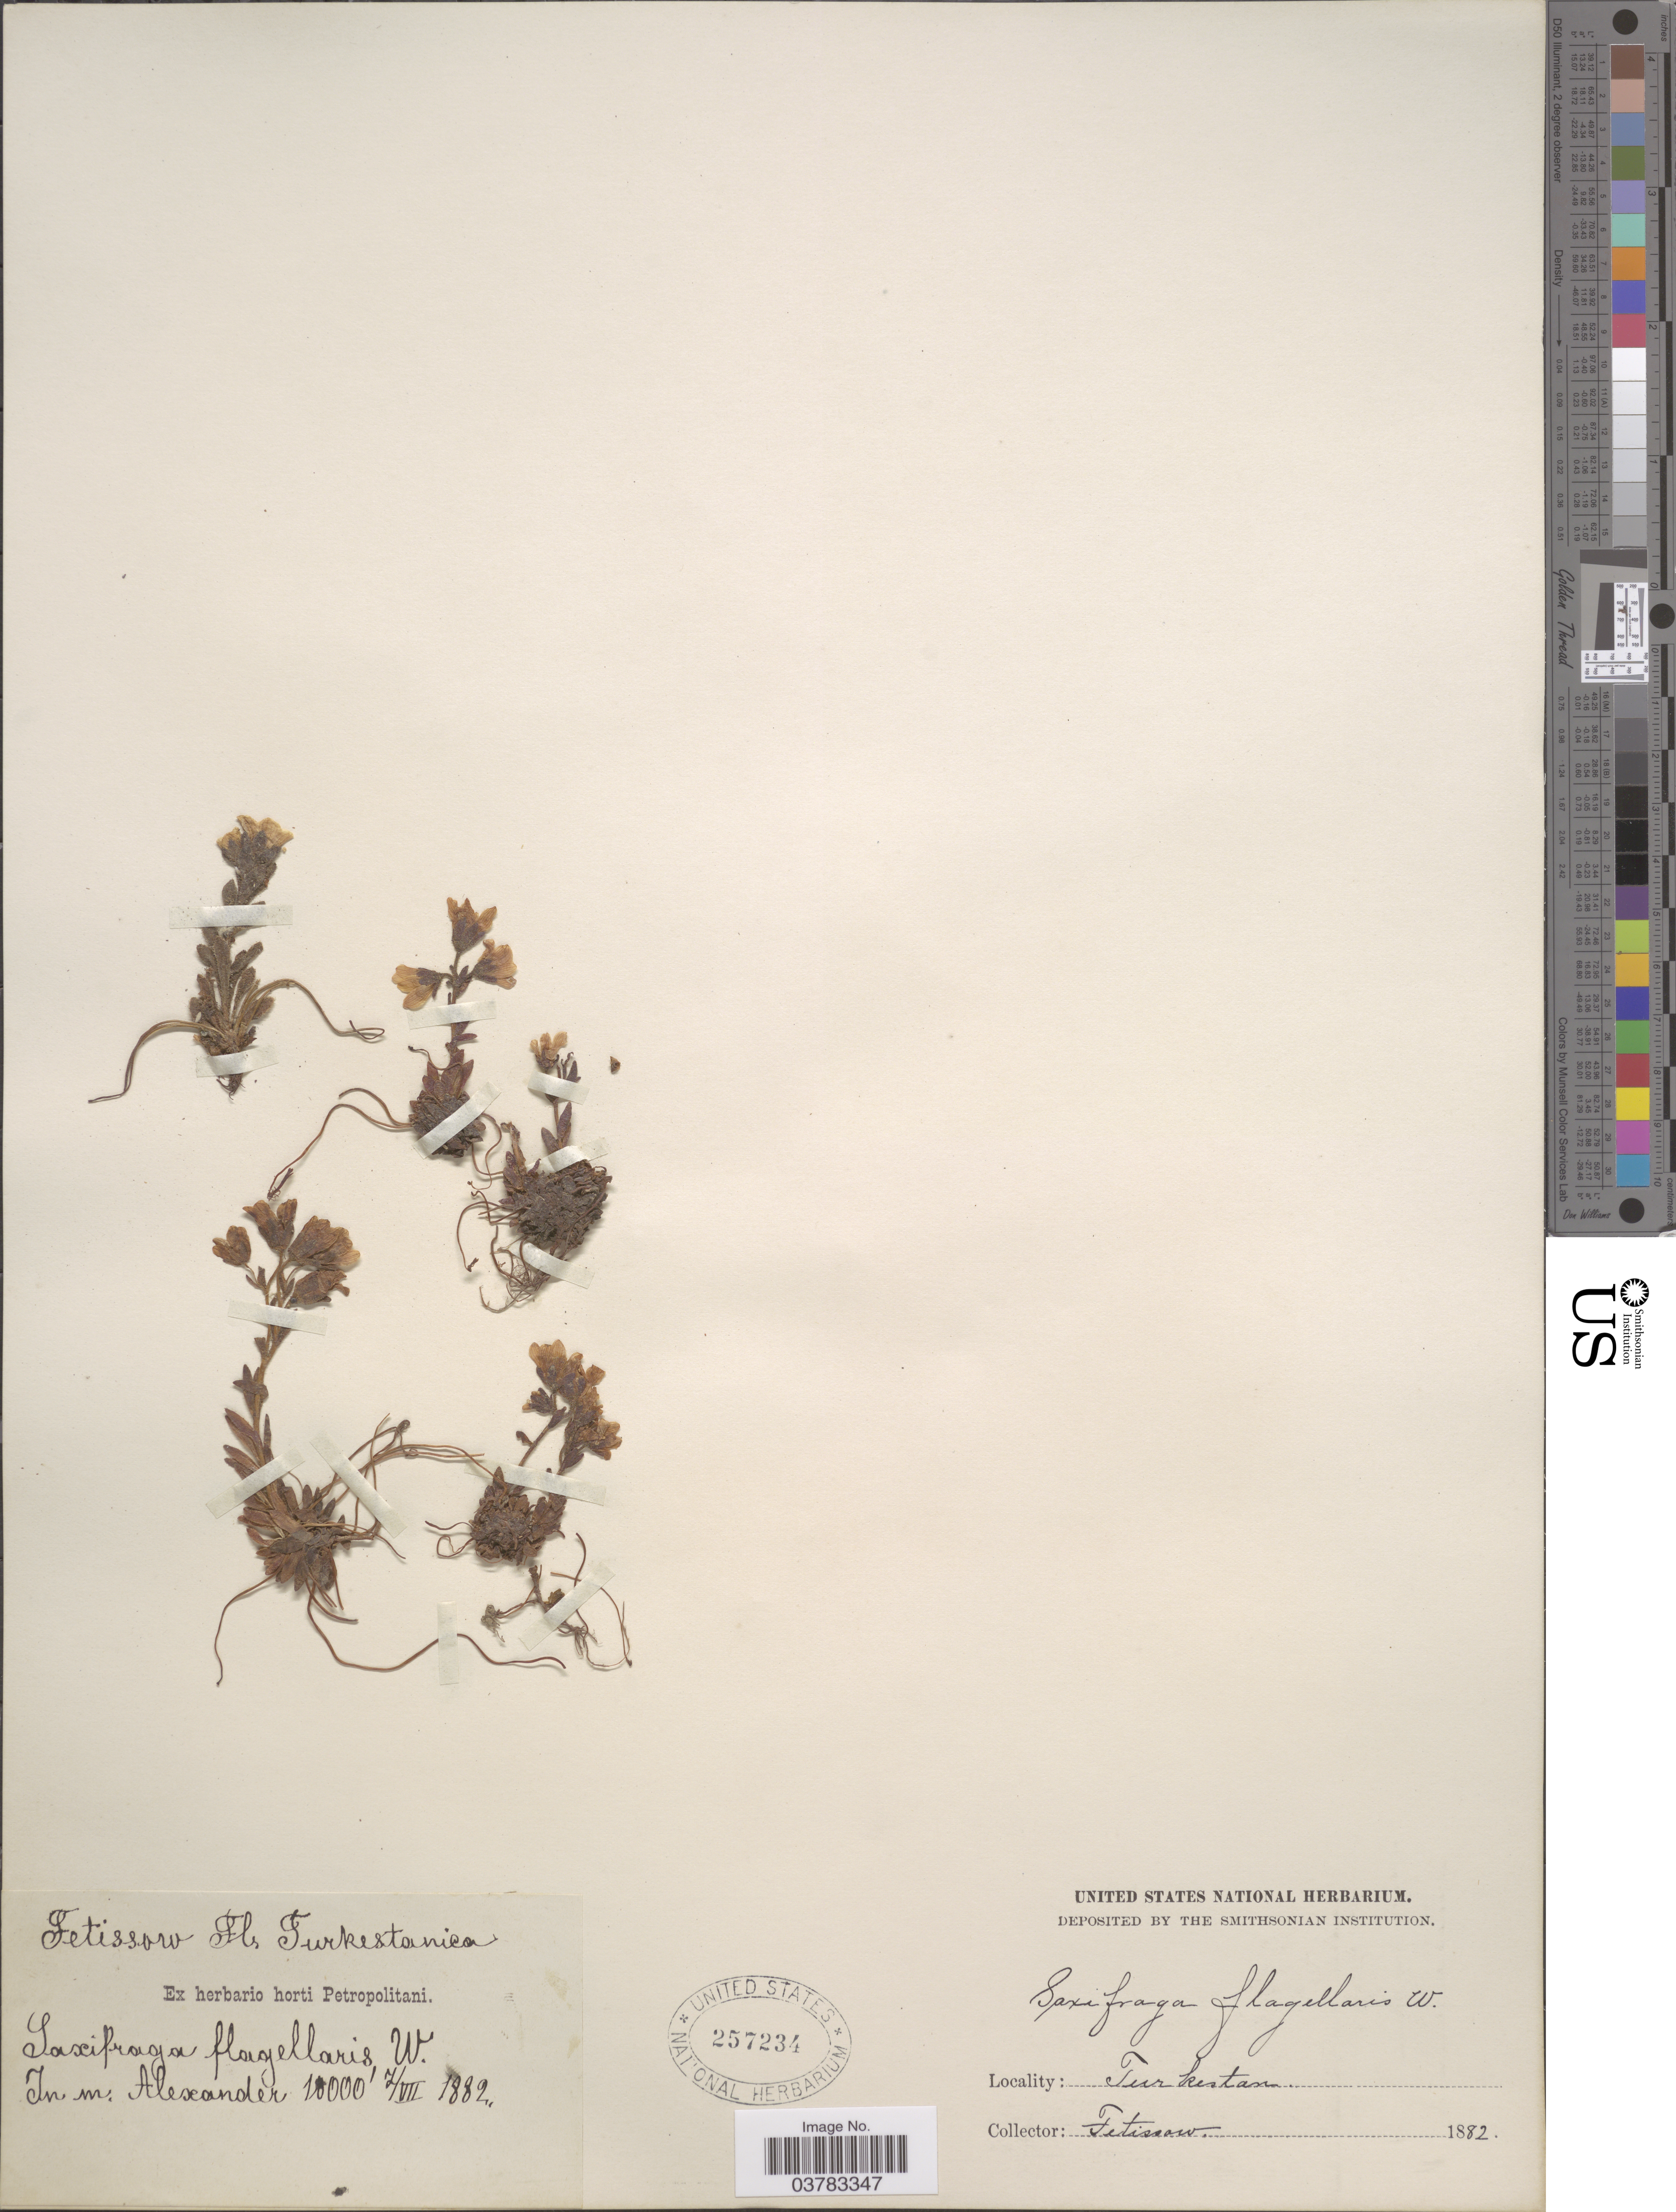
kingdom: Plantae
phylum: Tracheophyta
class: Magnoliopsida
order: Saxifragales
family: Saxifragaceae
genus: Saxifraga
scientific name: Saxifraga flagellaris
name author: Willd. ex Sternb.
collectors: -. Fetissow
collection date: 1882-07-07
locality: Turkestanica. In m. Alexander.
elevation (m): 3048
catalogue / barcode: US 257234